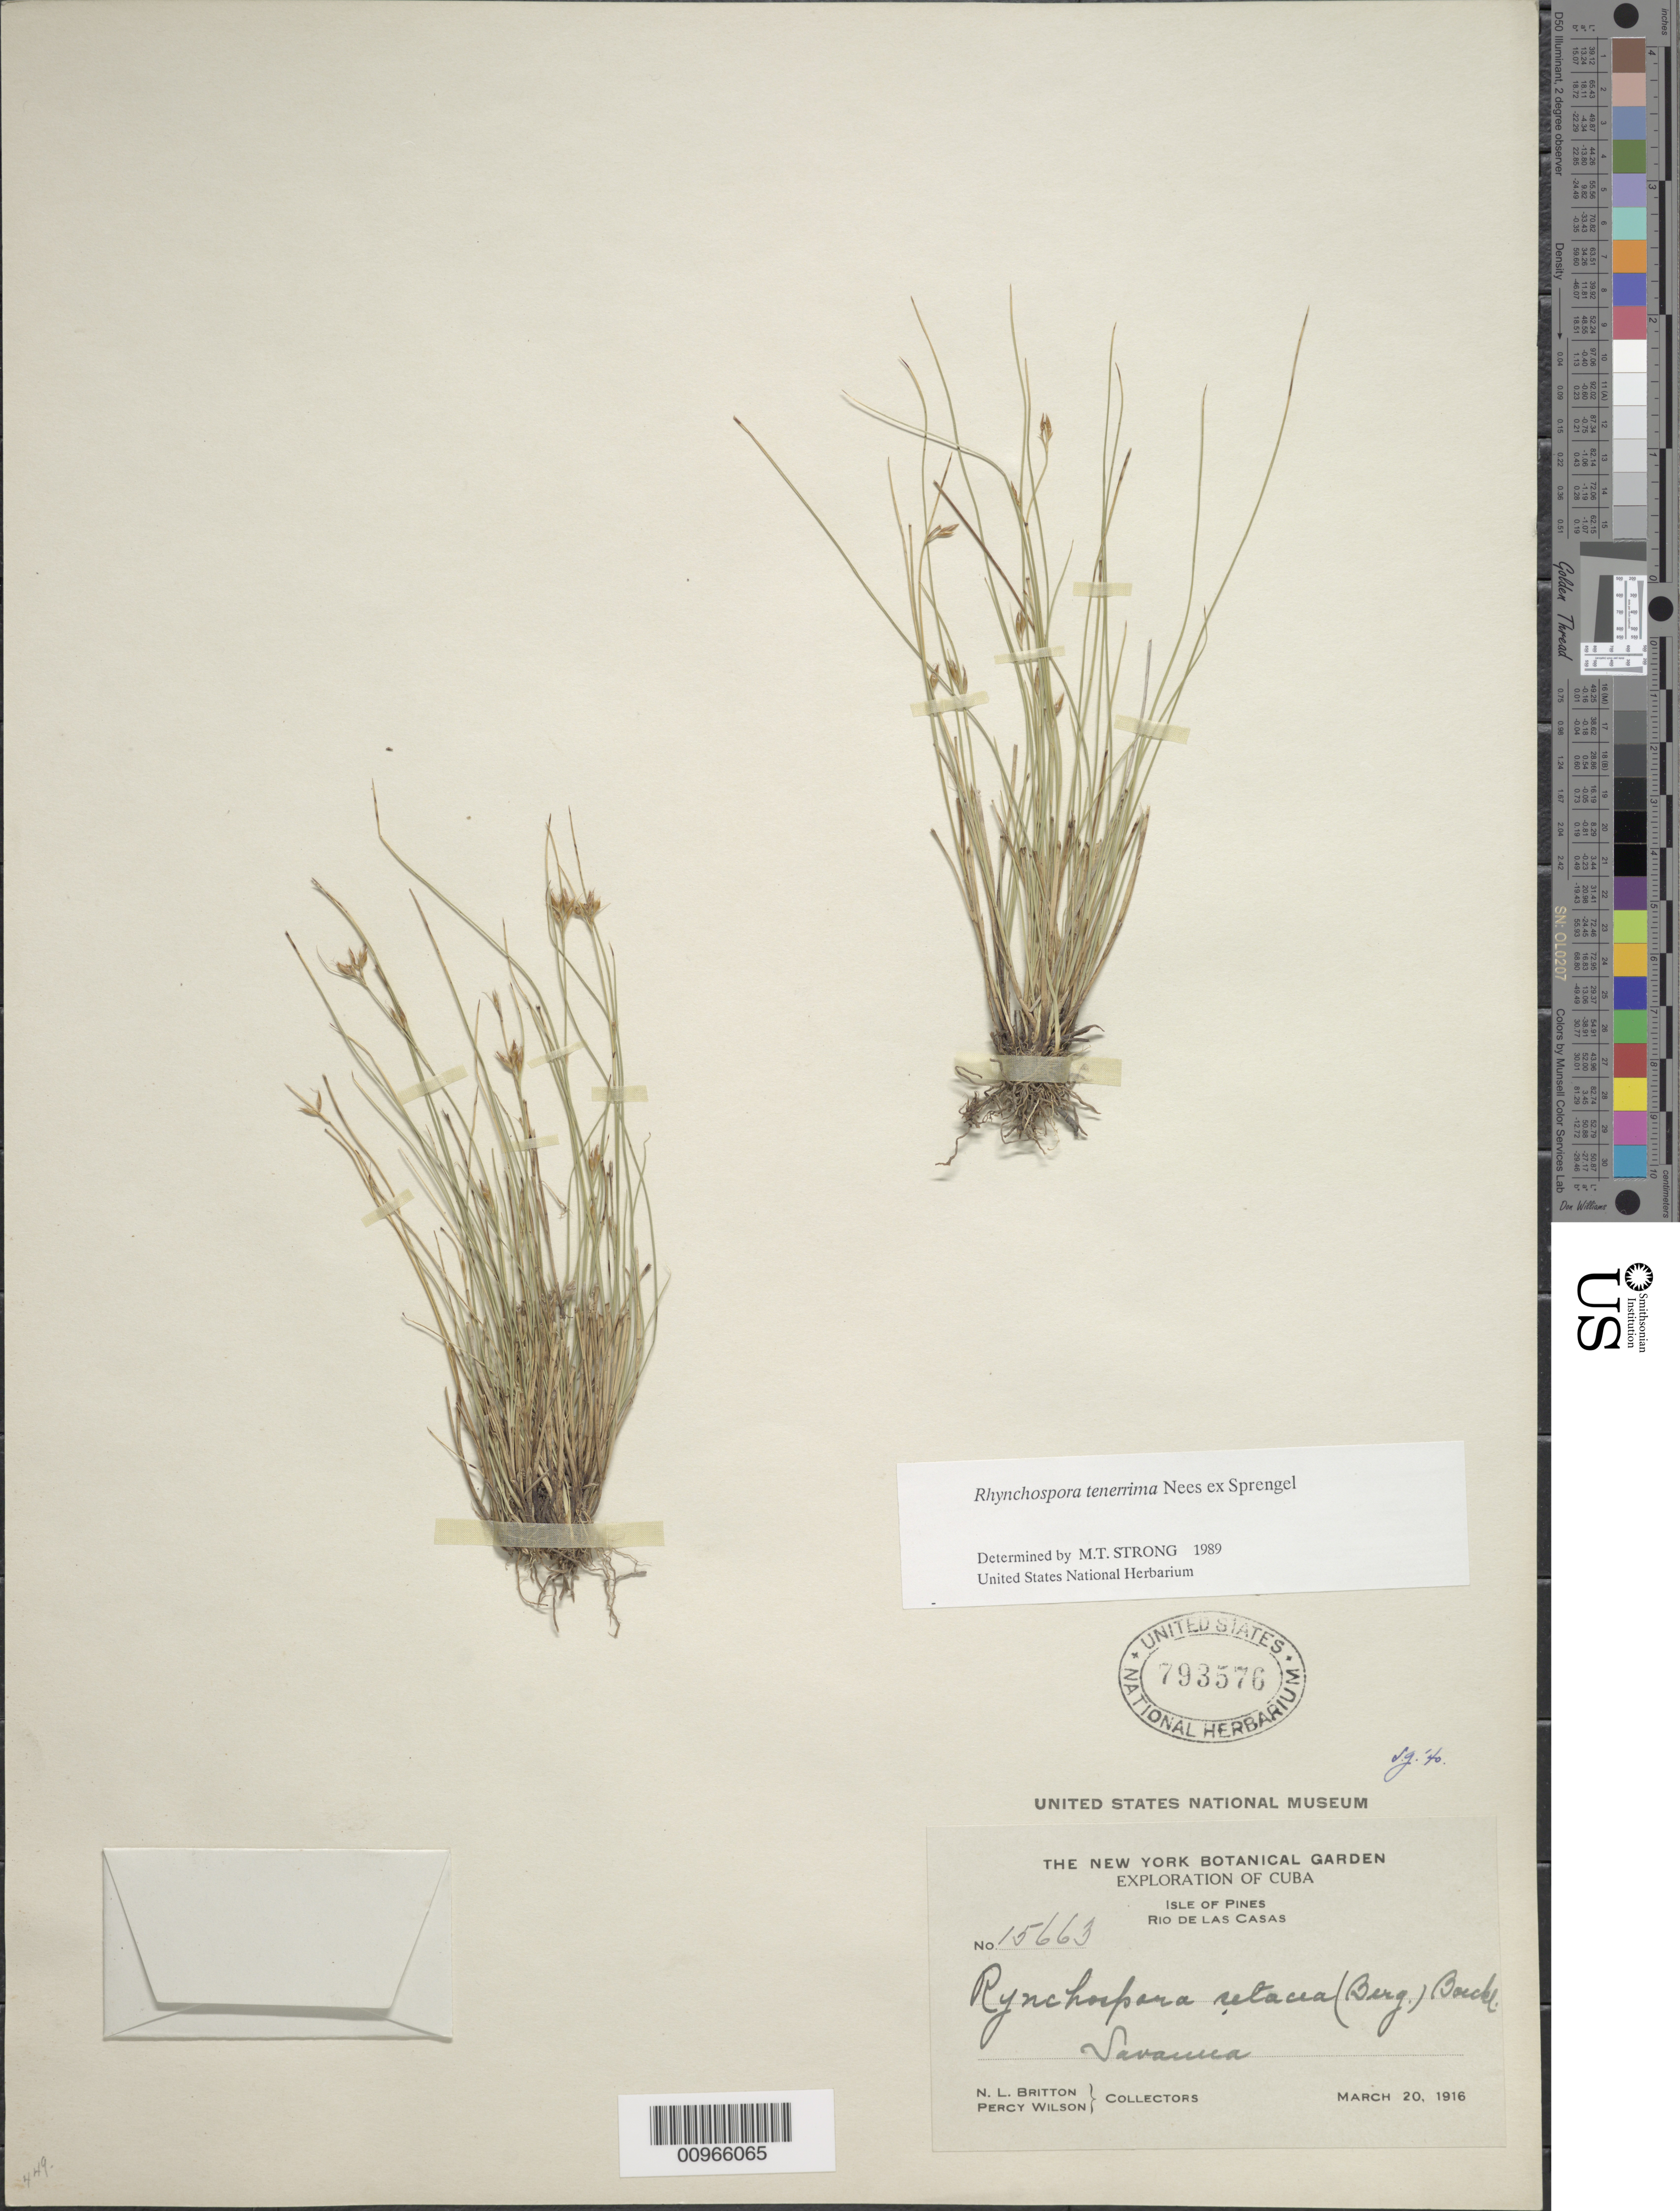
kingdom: Plantae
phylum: Tracheophyta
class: Liliopsida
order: Poales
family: Cyperaceae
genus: Rhynchospora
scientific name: Rhynchospora tenerrima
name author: Nees ex Spreng.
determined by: Strong, M. T., (US), Smithsonian Institution - National Museum of Natural History (UNITED STATES)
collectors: N. Britton & P. Wilson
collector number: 15663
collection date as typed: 20 Mar 1916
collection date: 1916-03-20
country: Cuba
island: Isla de la Juventud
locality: Rio de Las Casas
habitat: Savanna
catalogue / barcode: US 793576